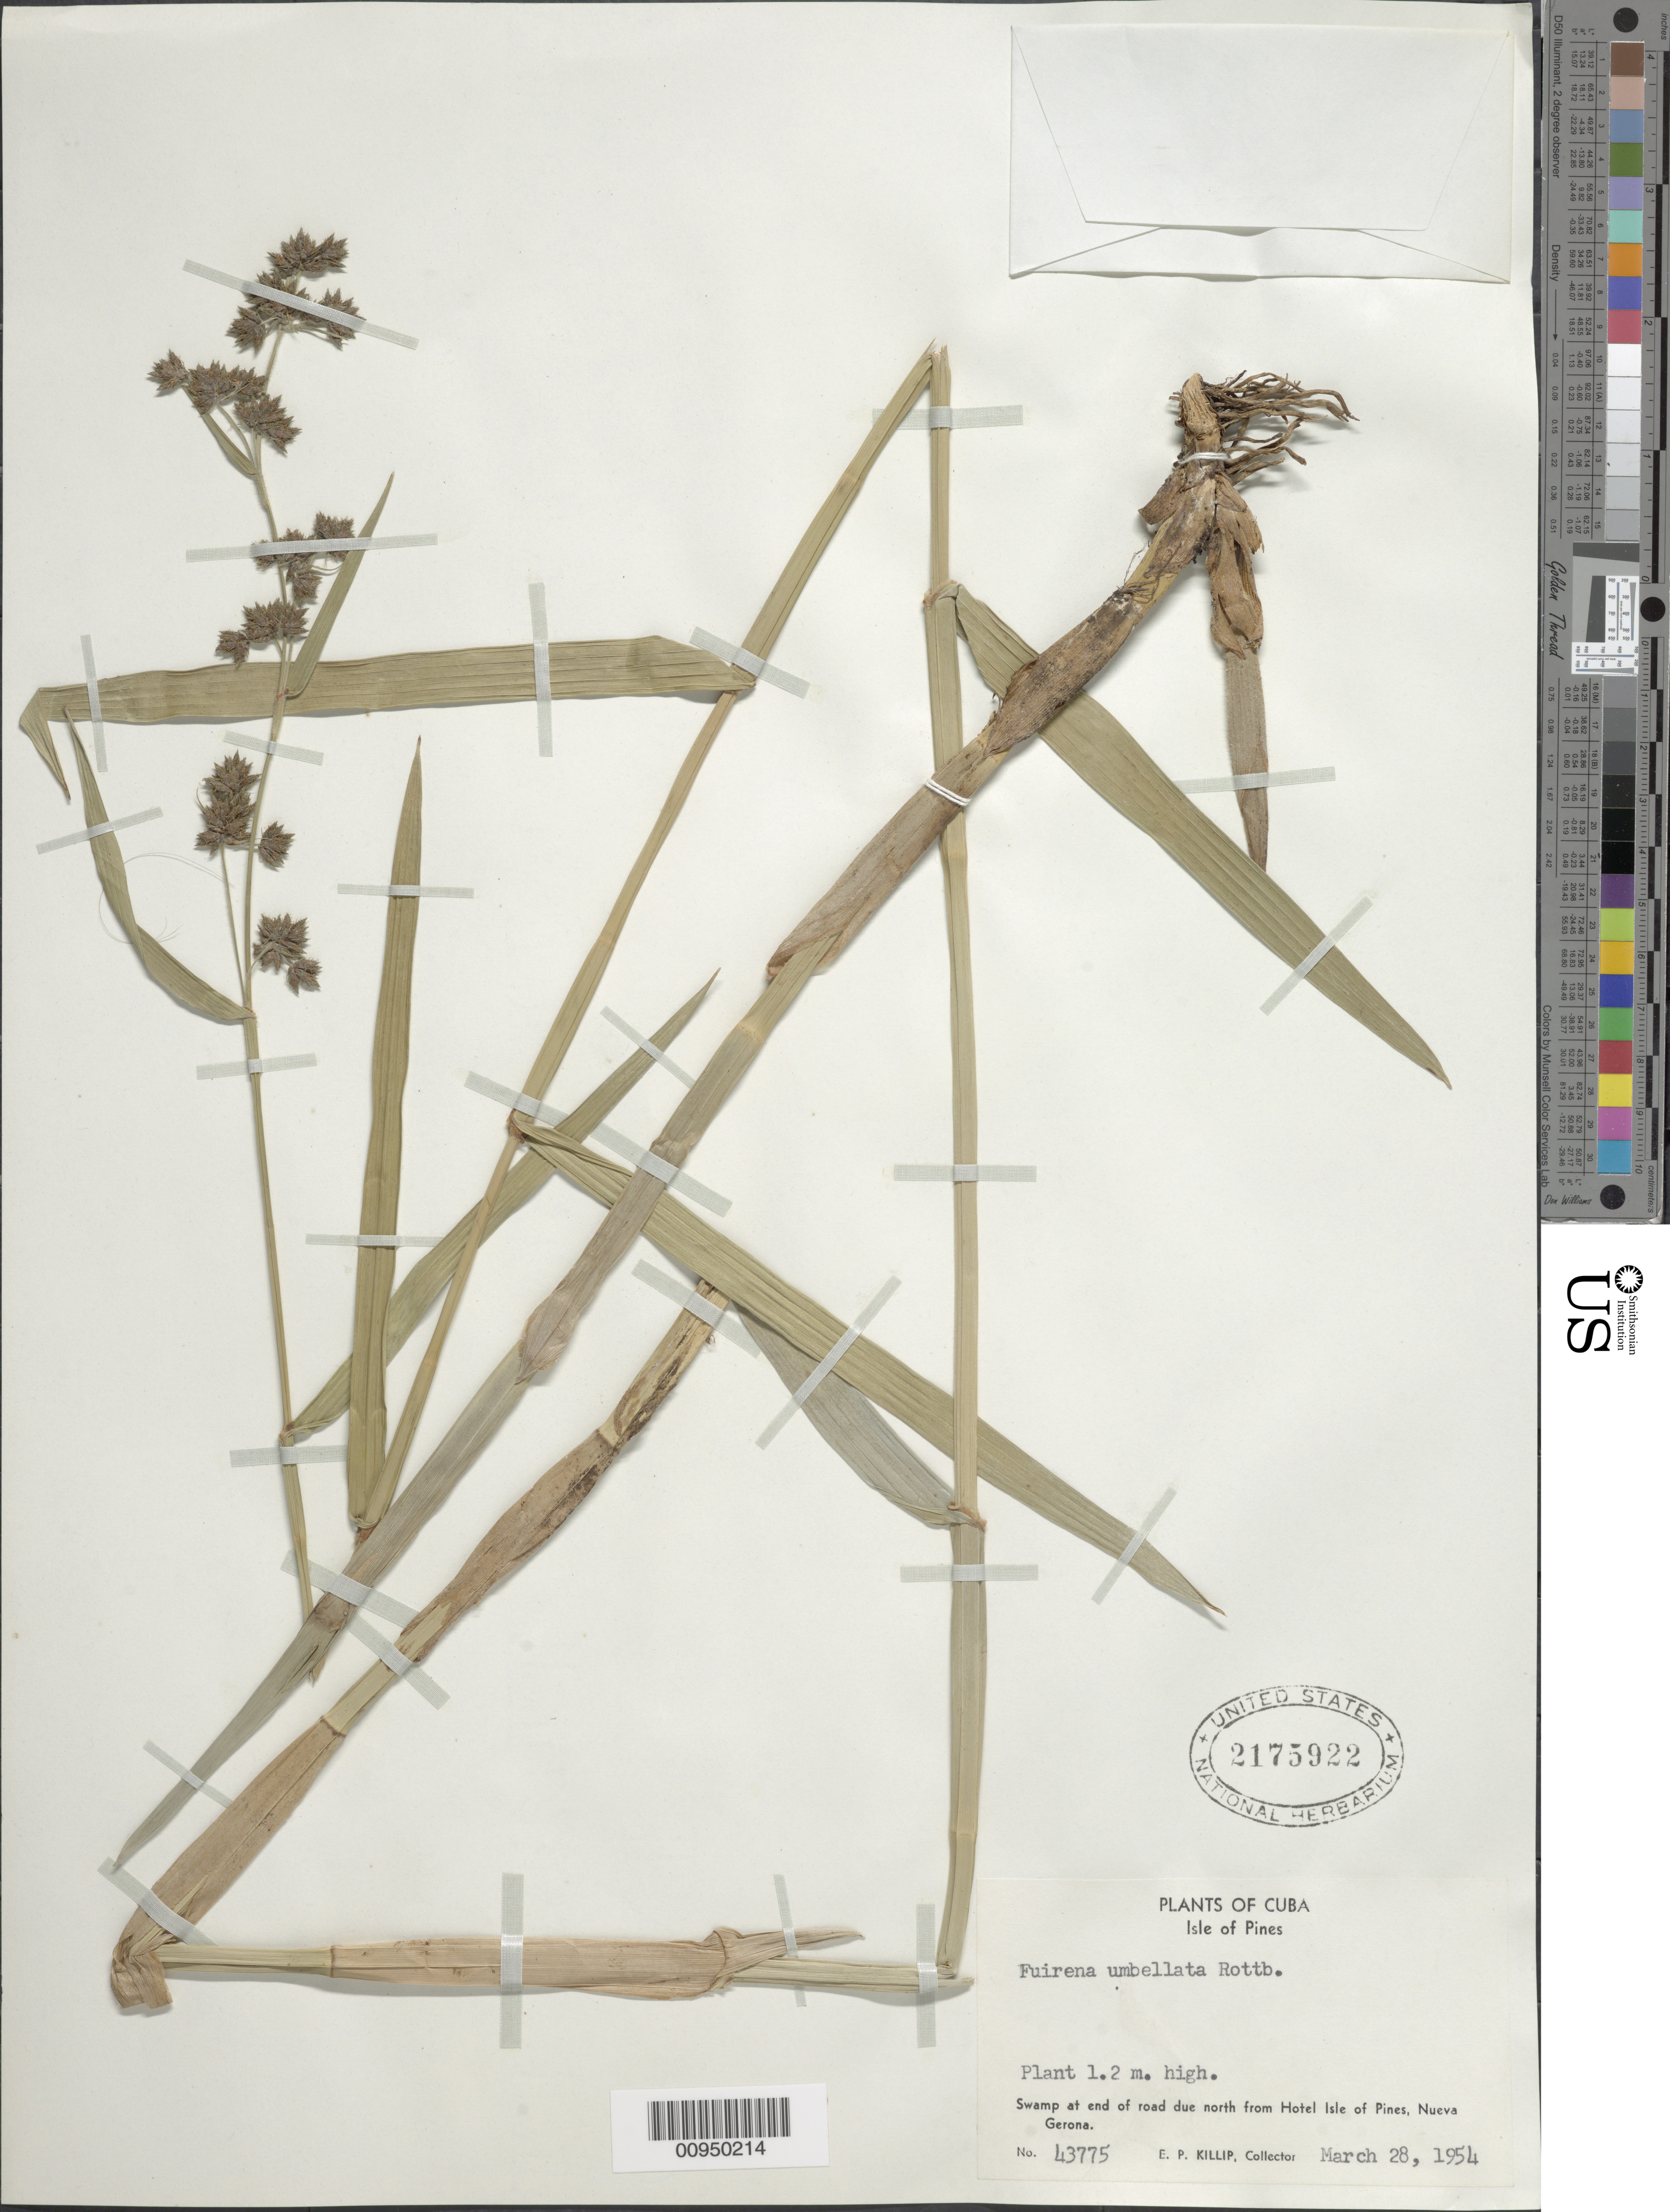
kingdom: Plantae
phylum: Tracheophyta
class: Liliopsida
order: Poales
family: Cyperaceae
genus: Fuirena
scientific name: Fuirena umbellata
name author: Rottb.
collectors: E. P. Killip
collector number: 43775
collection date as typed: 28 Mar 1954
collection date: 1954-03-28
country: Cuba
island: Isla de la Juventud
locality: Swamp at end of road due N from Hotel Isle of Pines, Nueva Gerona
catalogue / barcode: US 2175922